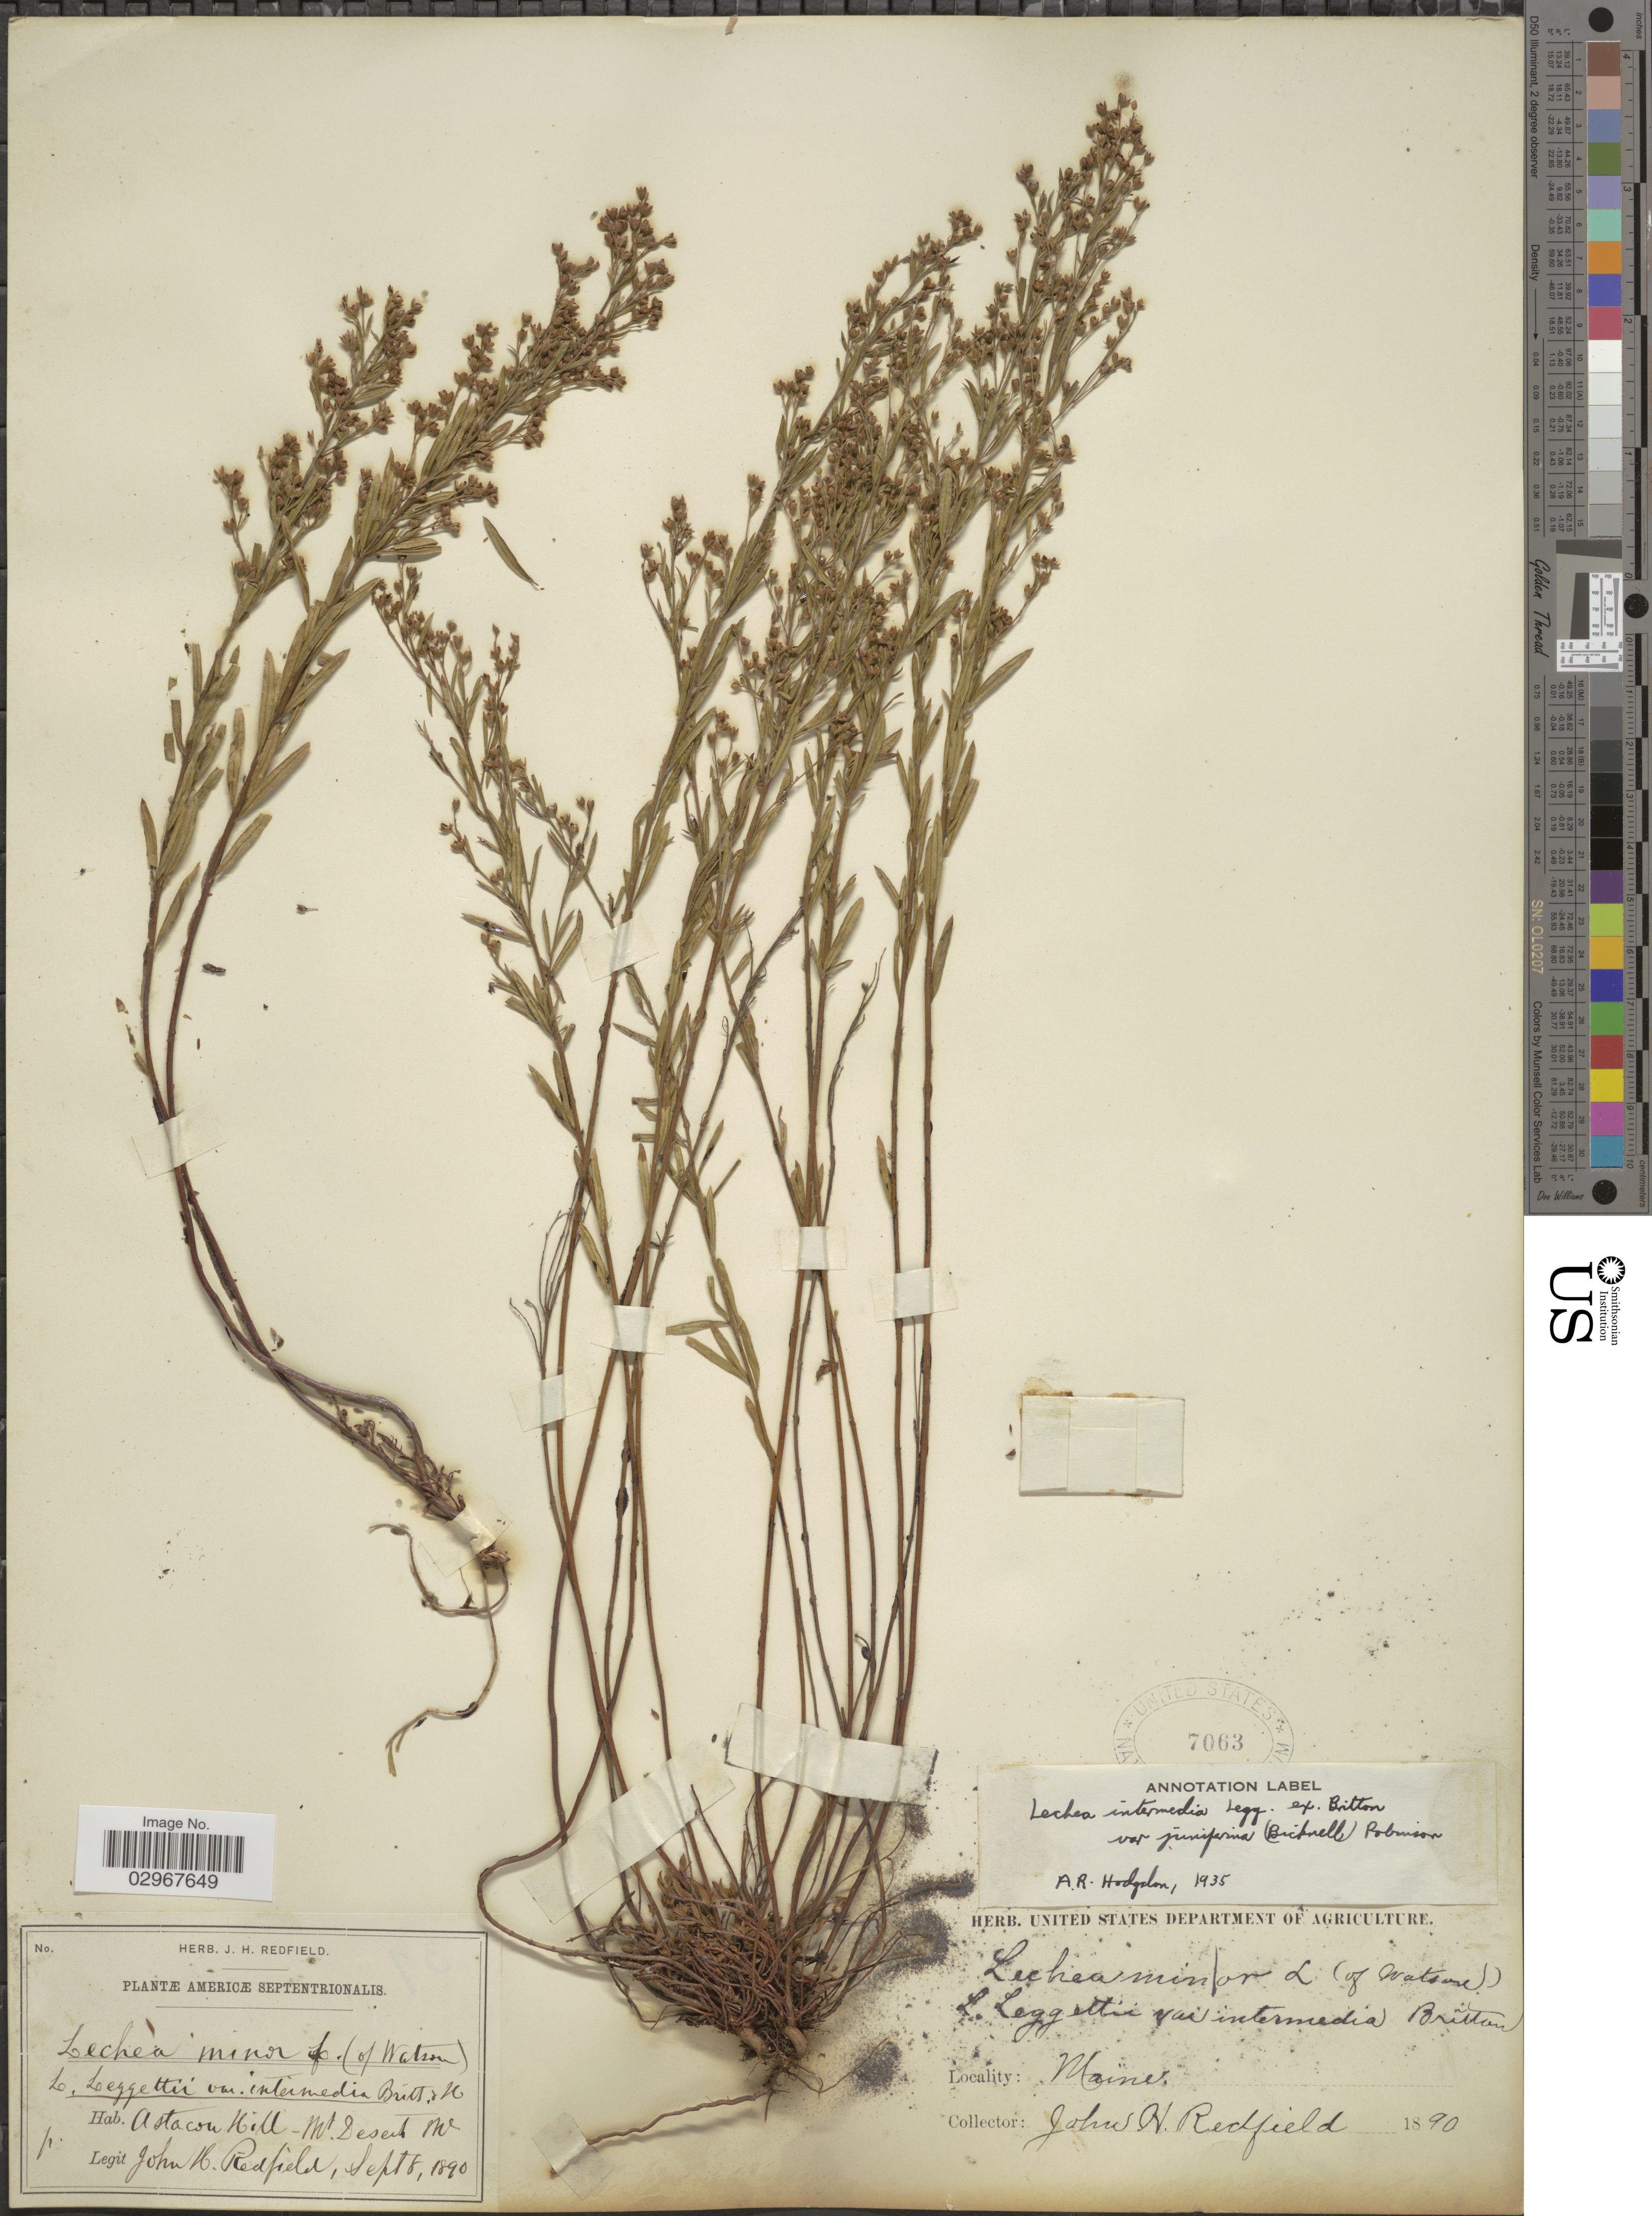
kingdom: Plantae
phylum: Tracheophyta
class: Magnoliopsida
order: Malvales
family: Cistaceae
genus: Lechea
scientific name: Lechea intermedia var. juniperina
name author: (E.P. Bicknell) B.L. Rob.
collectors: J. Redfield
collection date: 1890-09-08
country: United States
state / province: Maine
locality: Astacon Hill, Mt. Desert I.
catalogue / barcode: US 7063